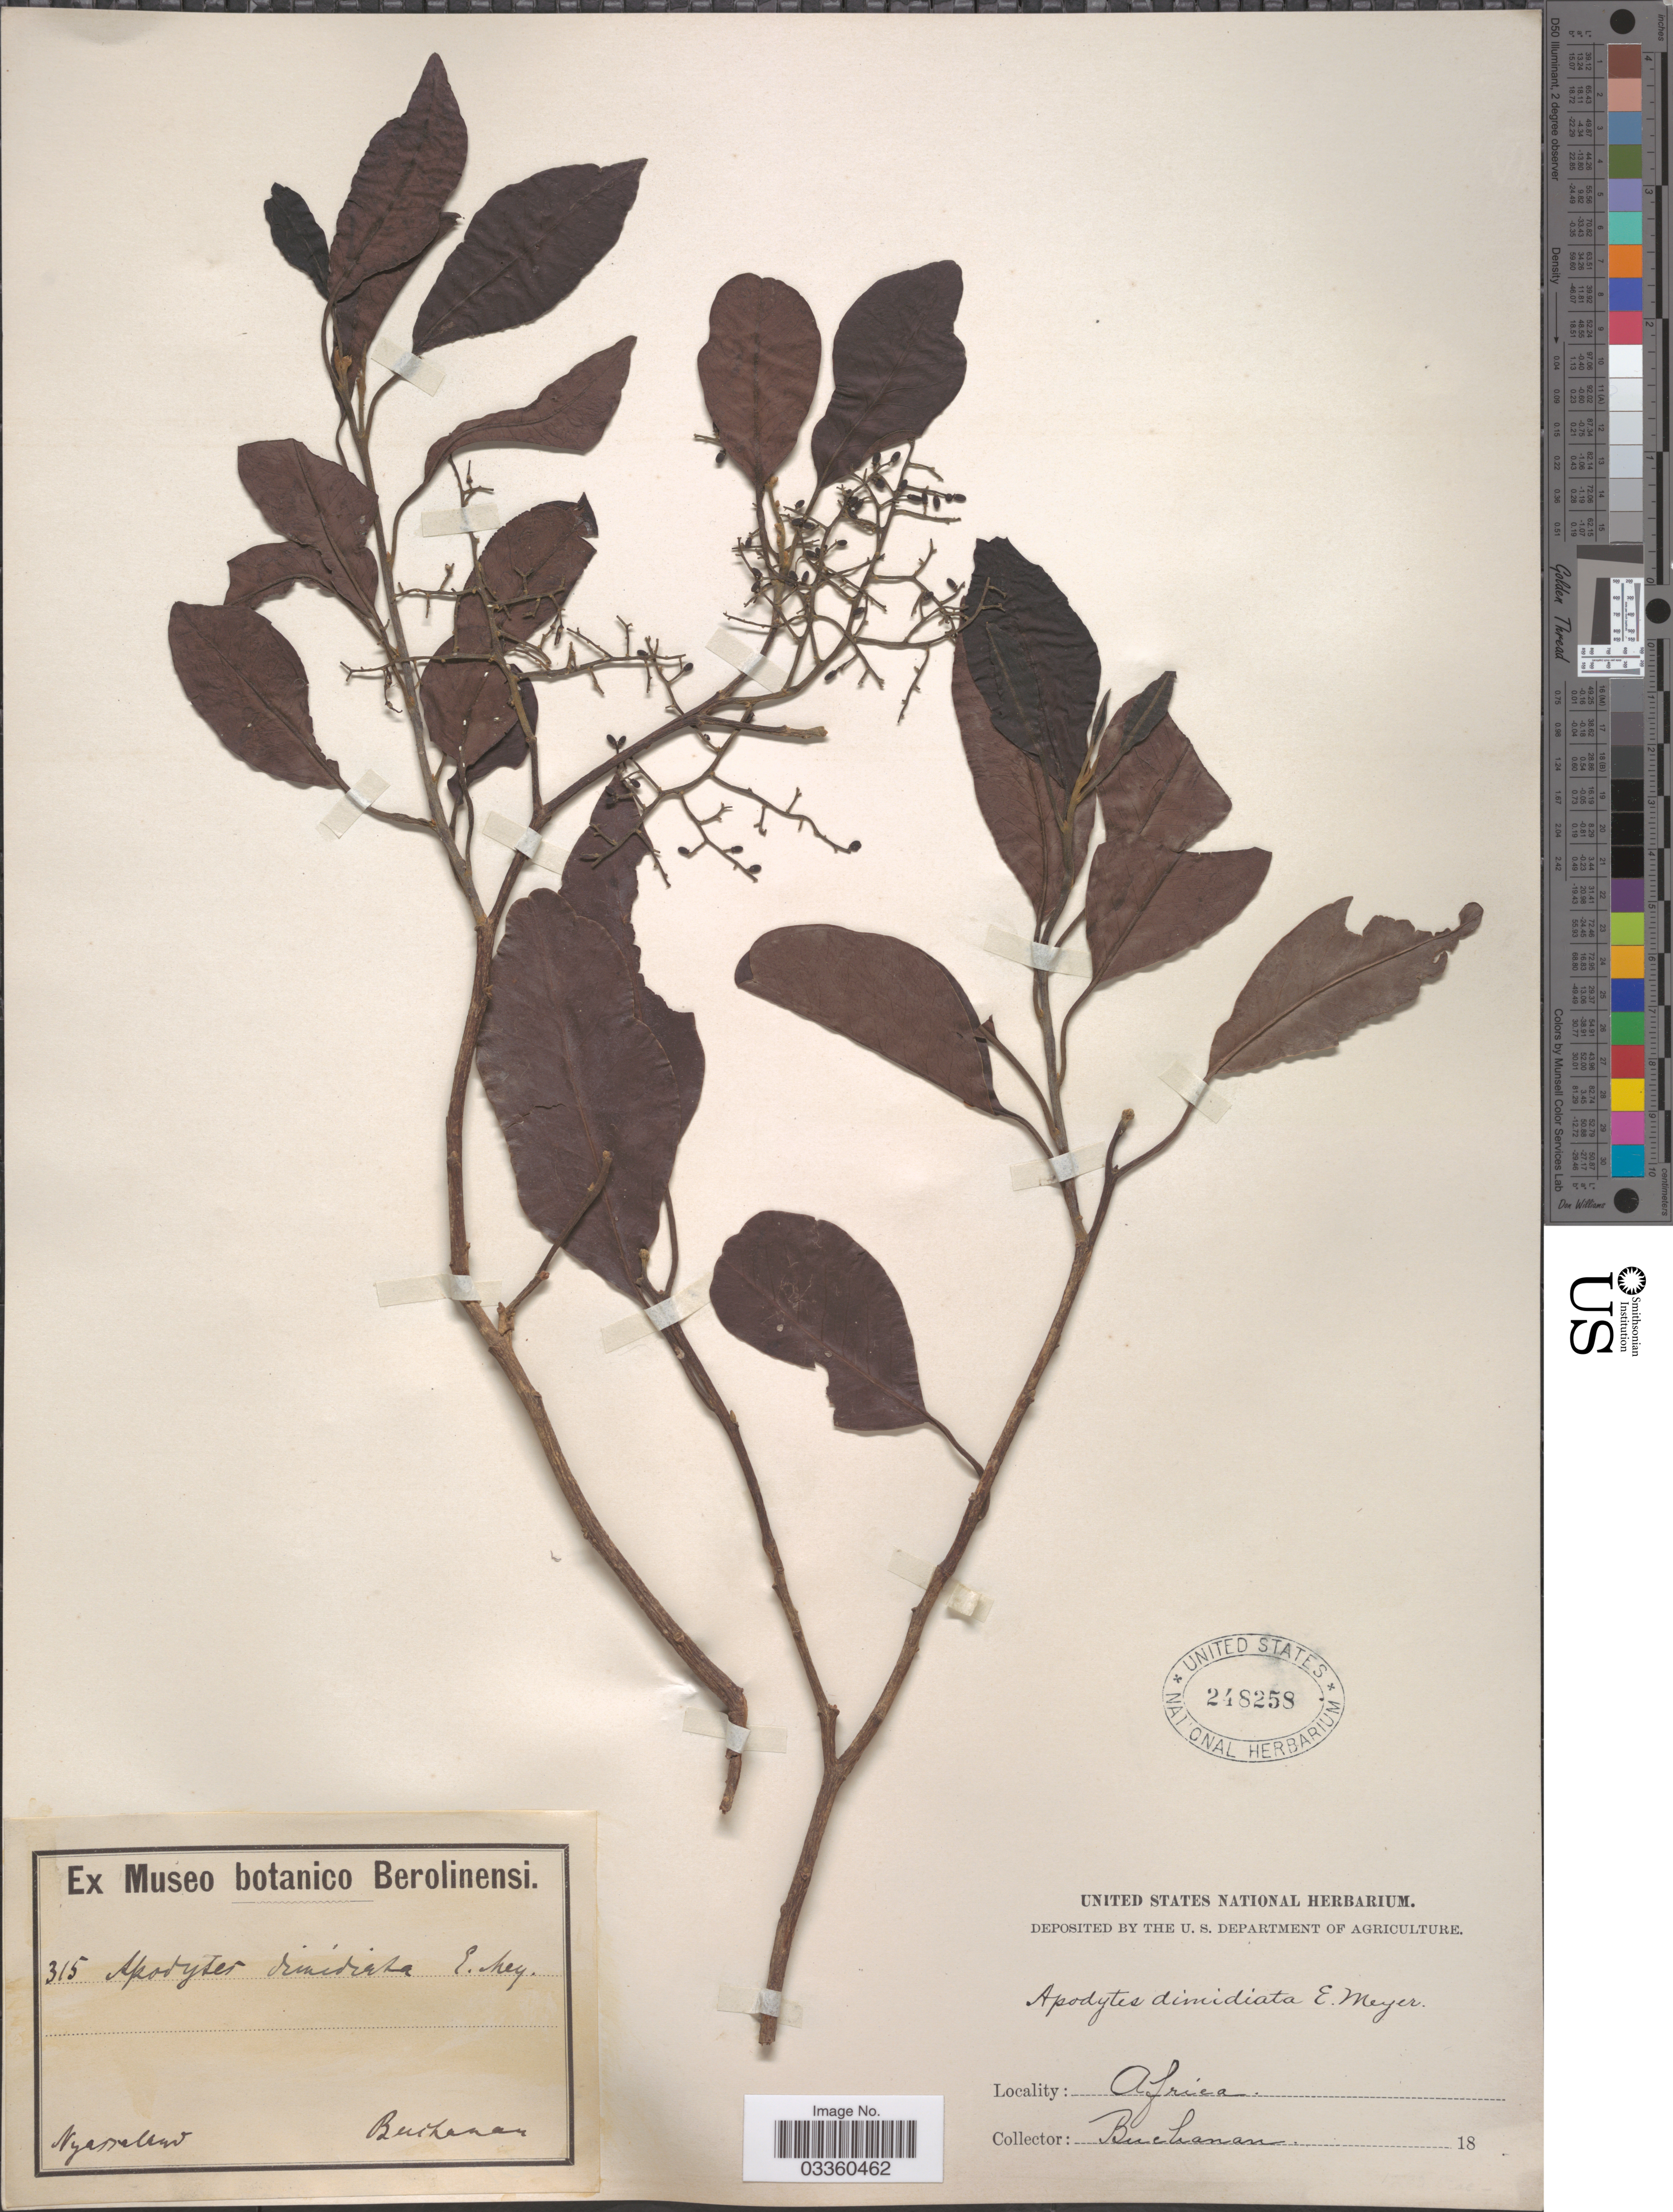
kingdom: Plantae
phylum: Tracheophyta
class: Magnoliopsida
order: Metteniusales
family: Metteniusaceae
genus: Apodytes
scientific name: Apodytes dimidiata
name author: E. Mey. ex Arn.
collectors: -. Buchanan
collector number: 315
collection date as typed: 18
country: Malawi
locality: Nyassaland.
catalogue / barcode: US 248258